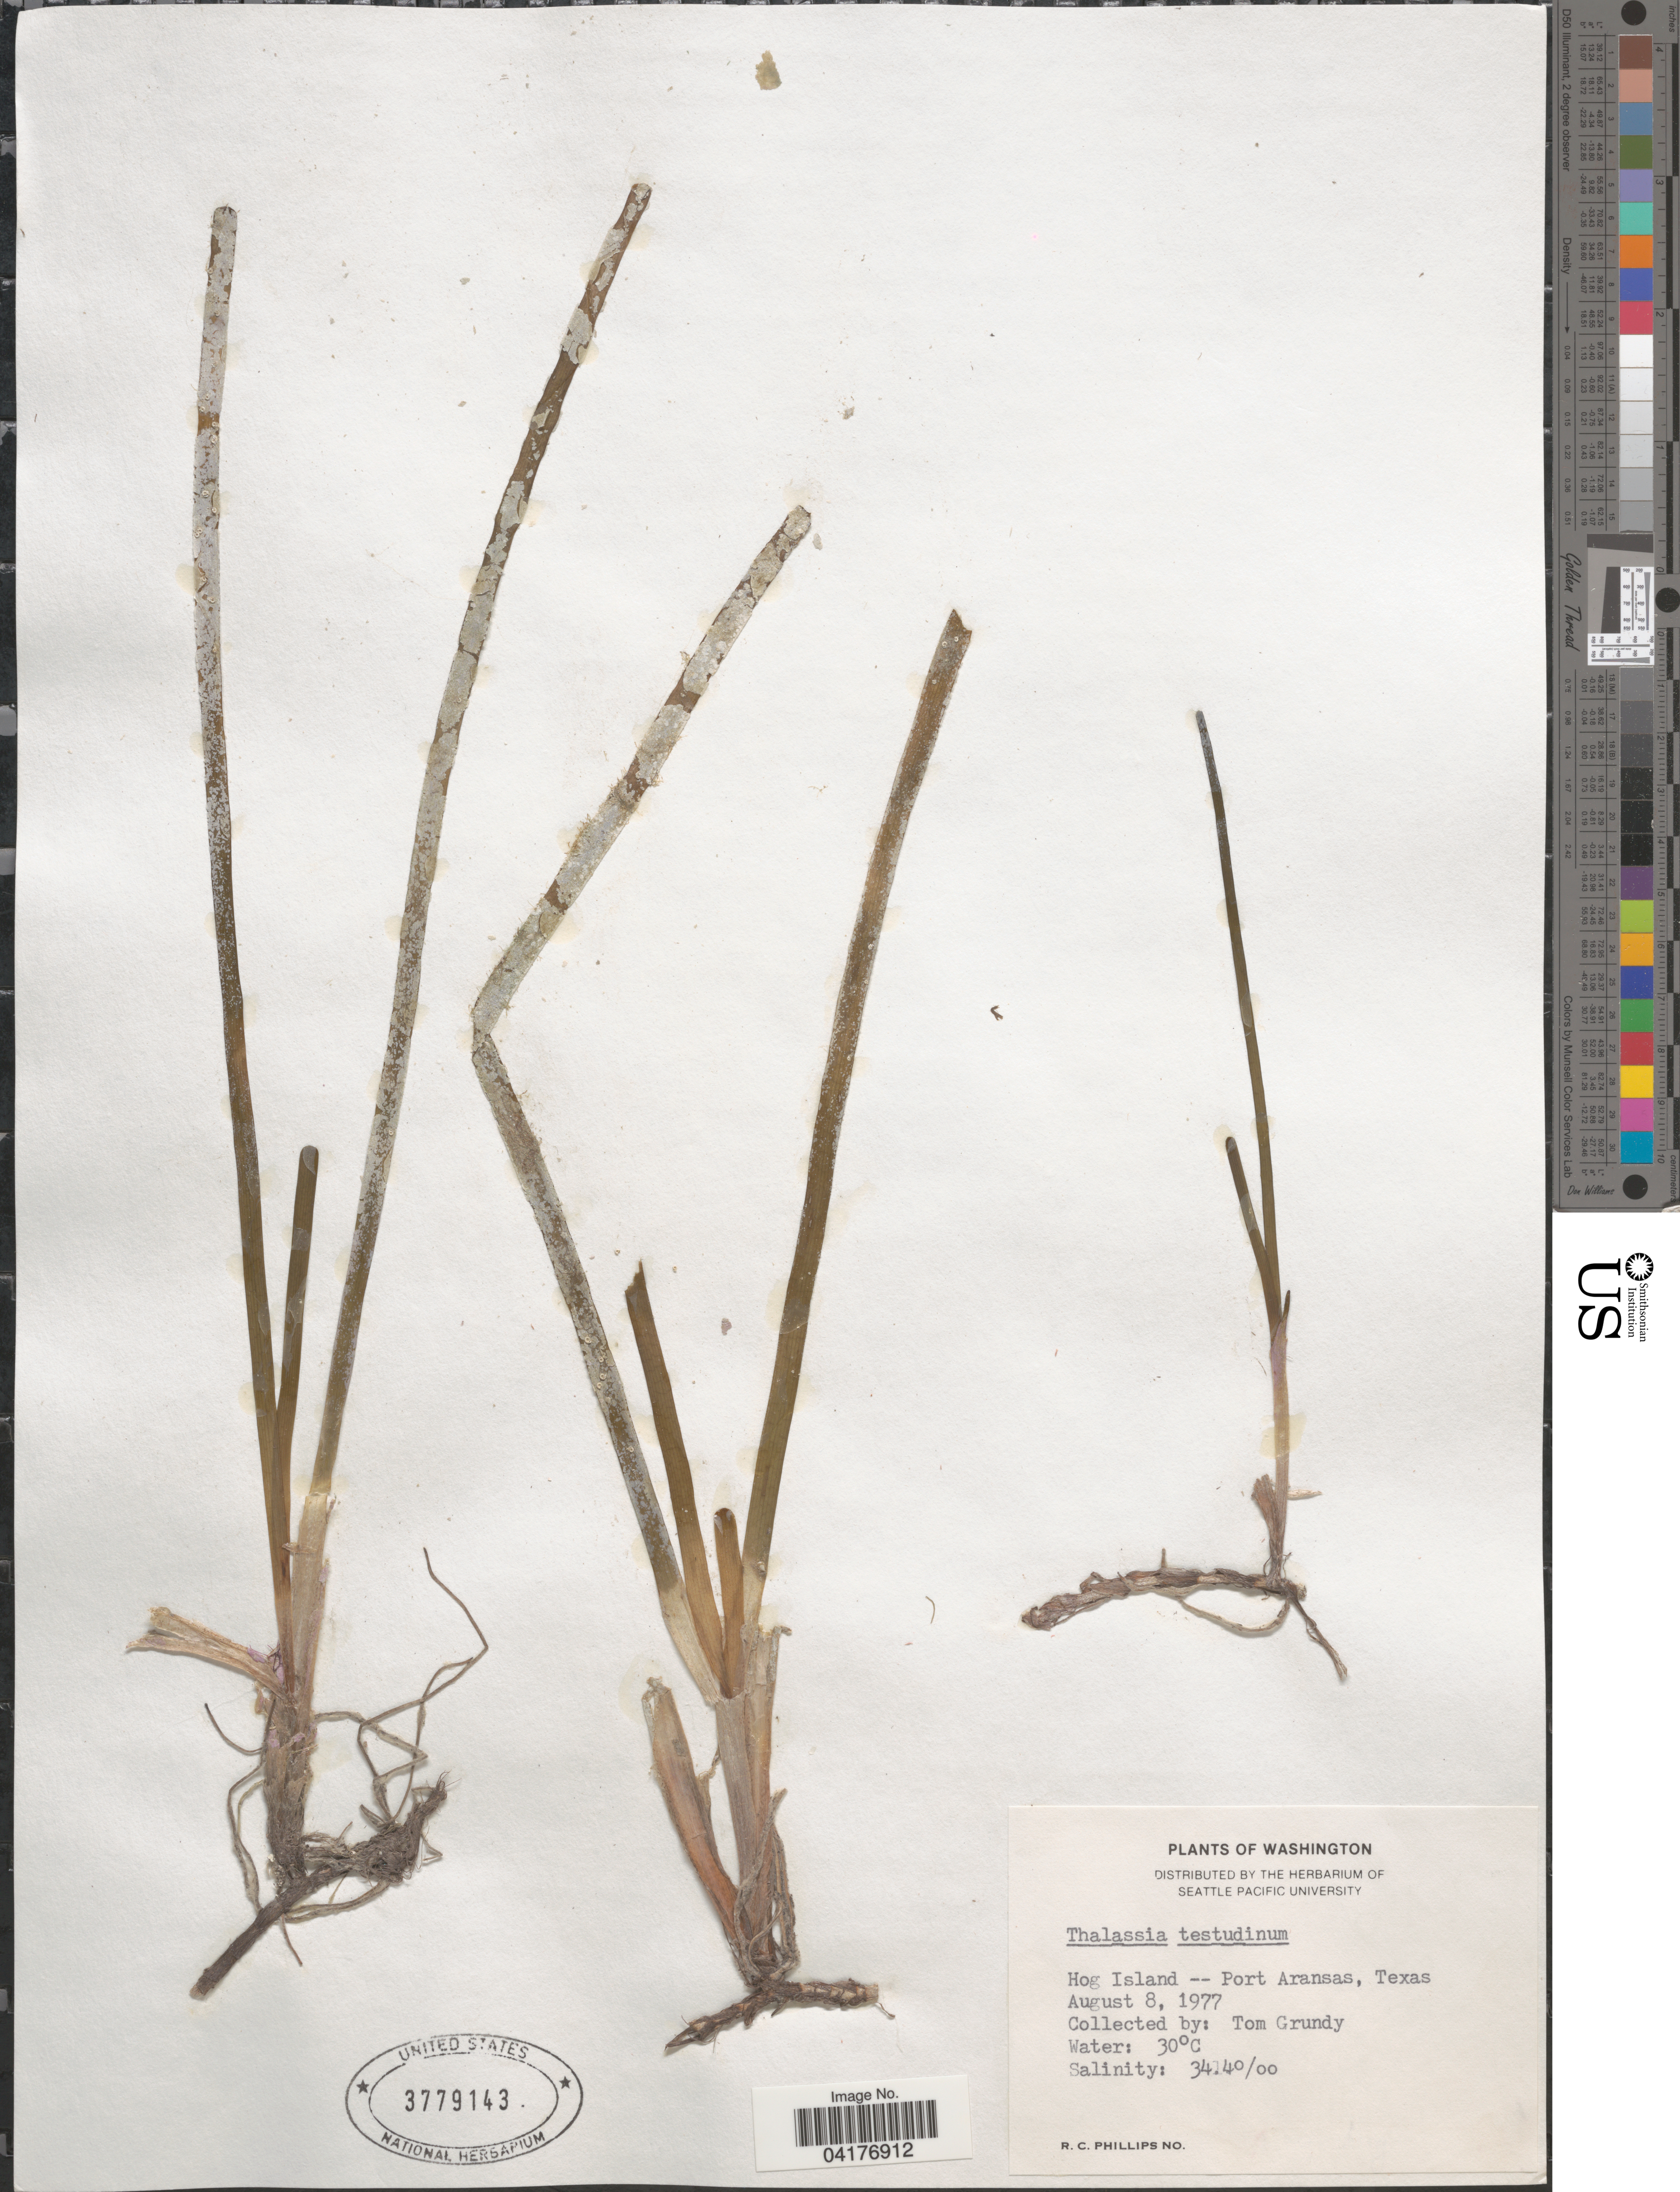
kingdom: Plantae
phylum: Tracheophyta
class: Liliopsida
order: Alismatales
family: Hydrocharitaceae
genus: Thalassia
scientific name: Thalassia testudinum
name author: Banks & Sol. ex K.D. Koenig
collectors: T. Grundy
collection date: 1977-08-08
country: United States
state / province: Texas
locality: Hog Island -- Port Aransas.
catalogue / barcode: US 3779143